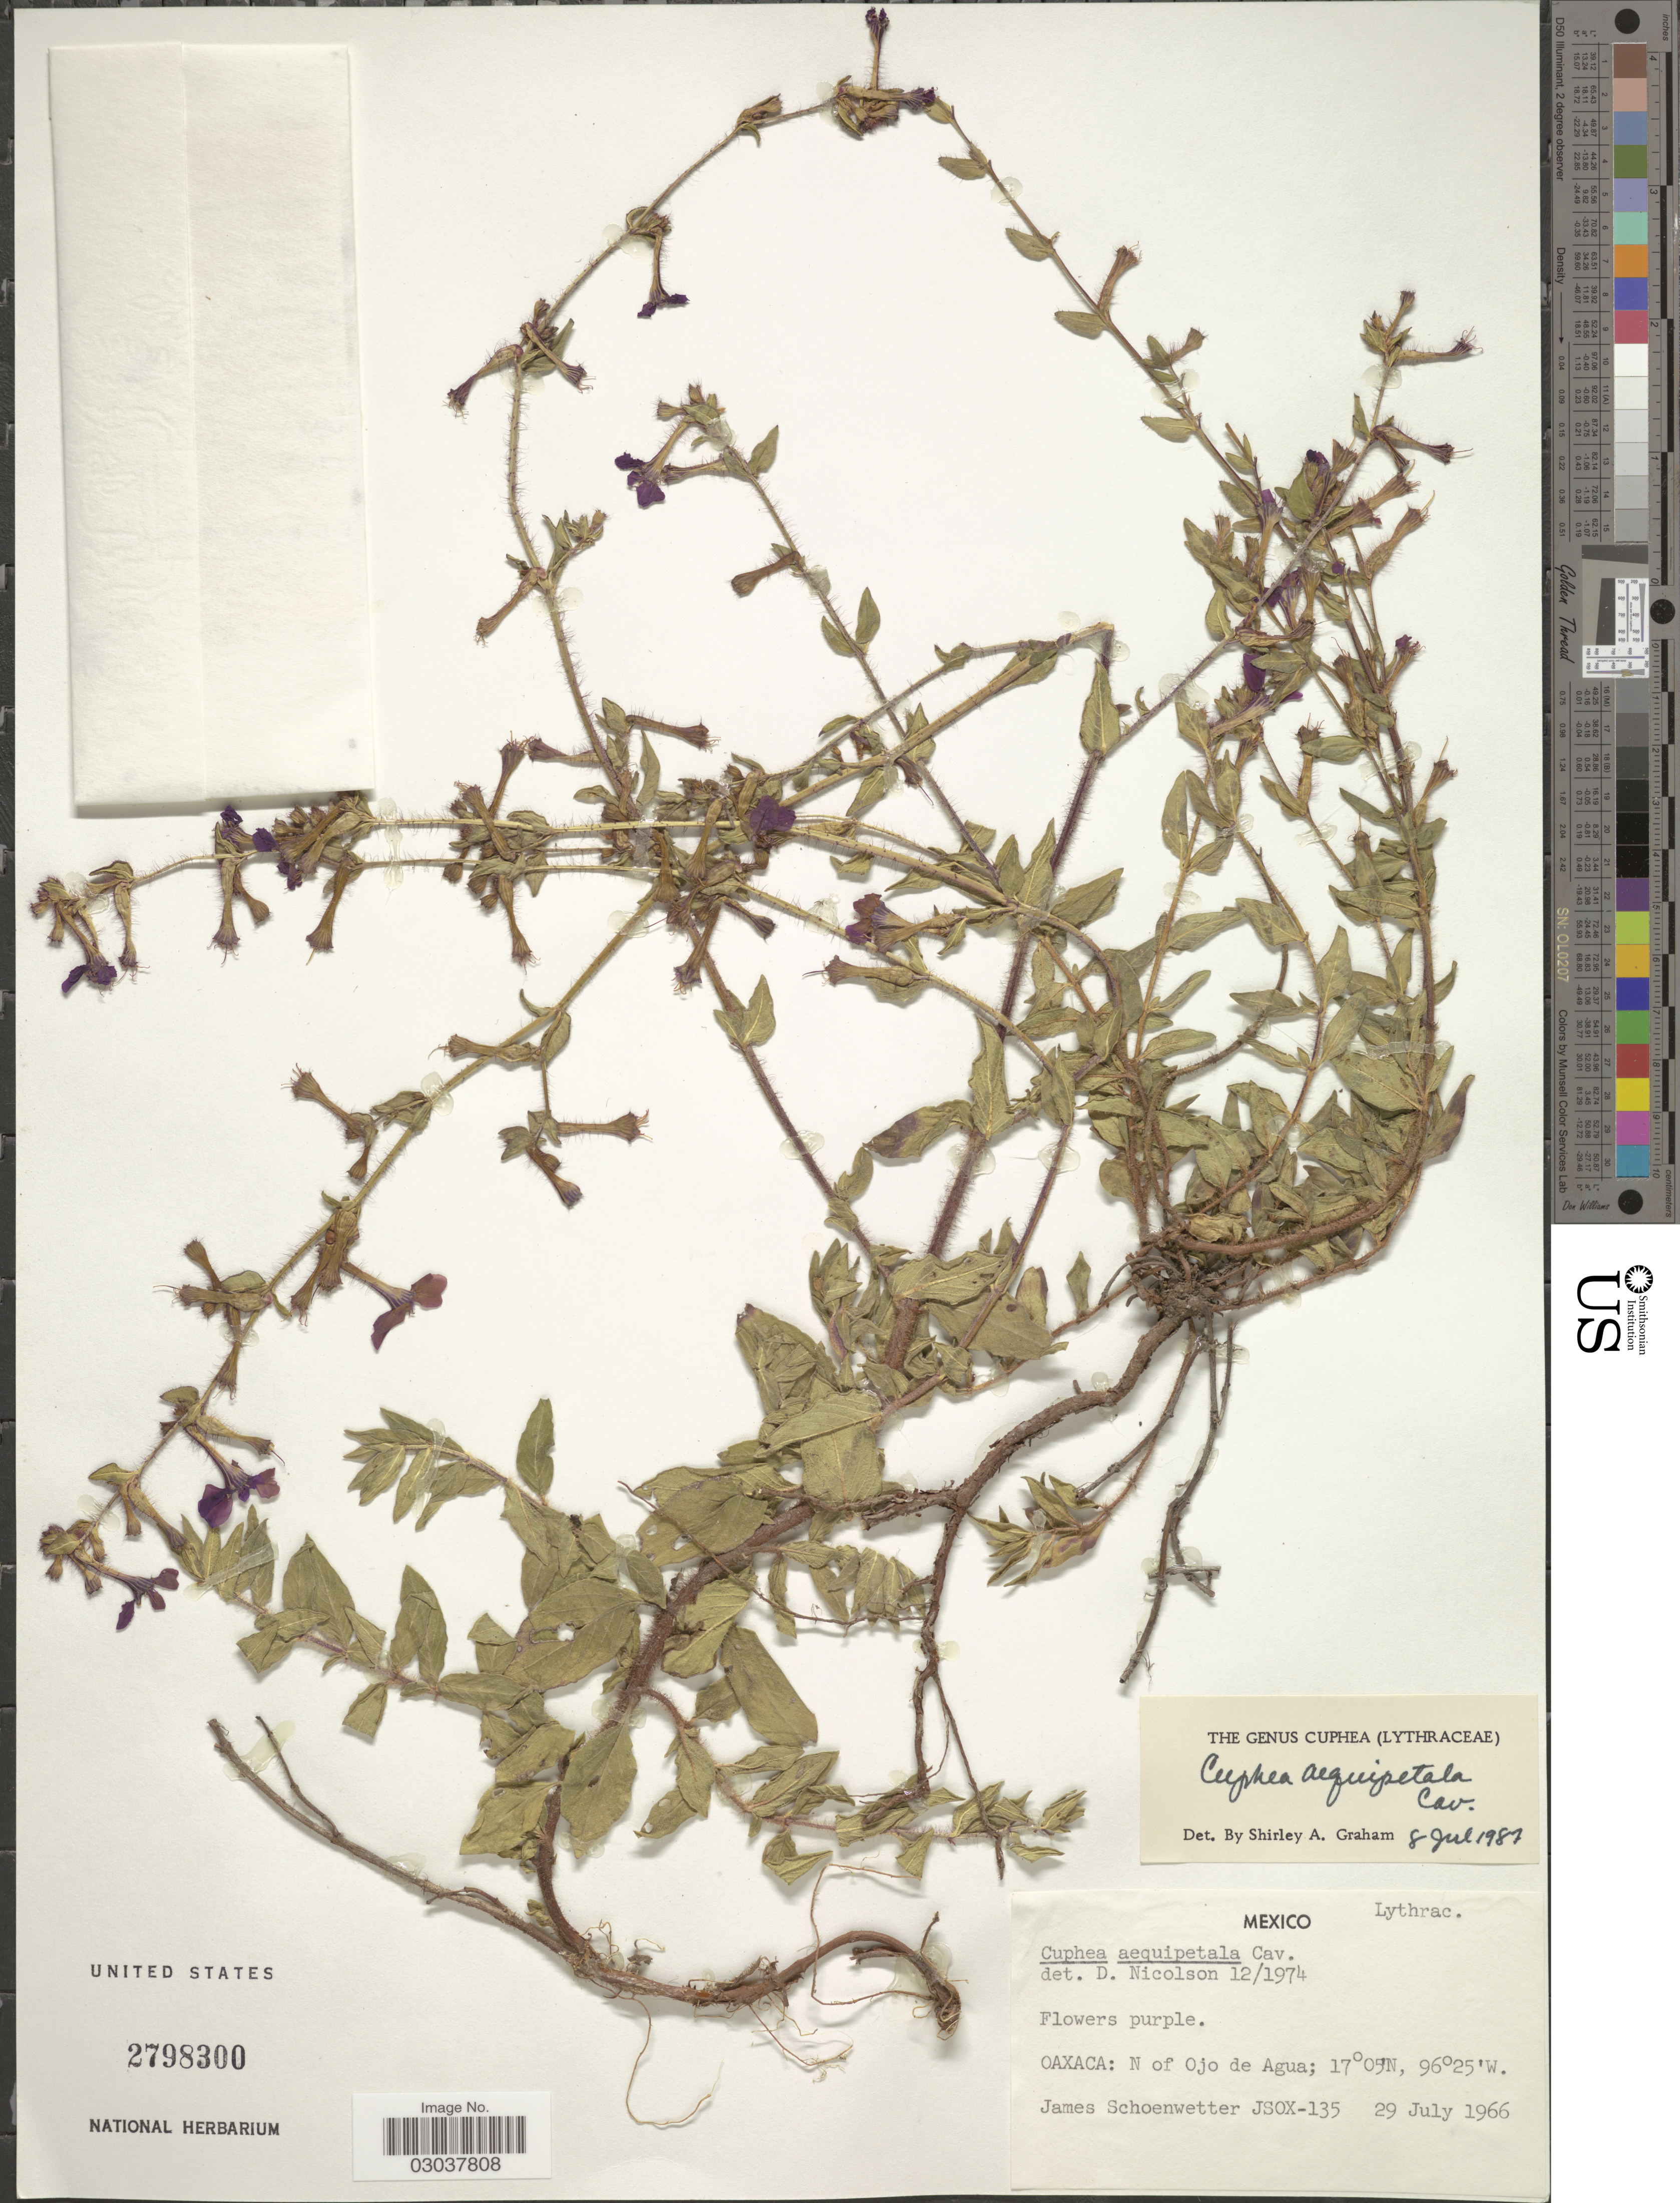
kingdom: Plantae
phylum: Tracheophyta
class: Magnoliopsida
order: Myrtales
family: Lythraceae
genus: Cuphea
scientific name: Cuphea aequipetala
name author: Cav.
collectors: J. Schoenwetter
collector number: JSOX-135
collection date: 1966-07-29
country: Mexico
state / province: Oaxaca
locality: N of Ojo de Agua.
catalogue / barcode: US 2798300